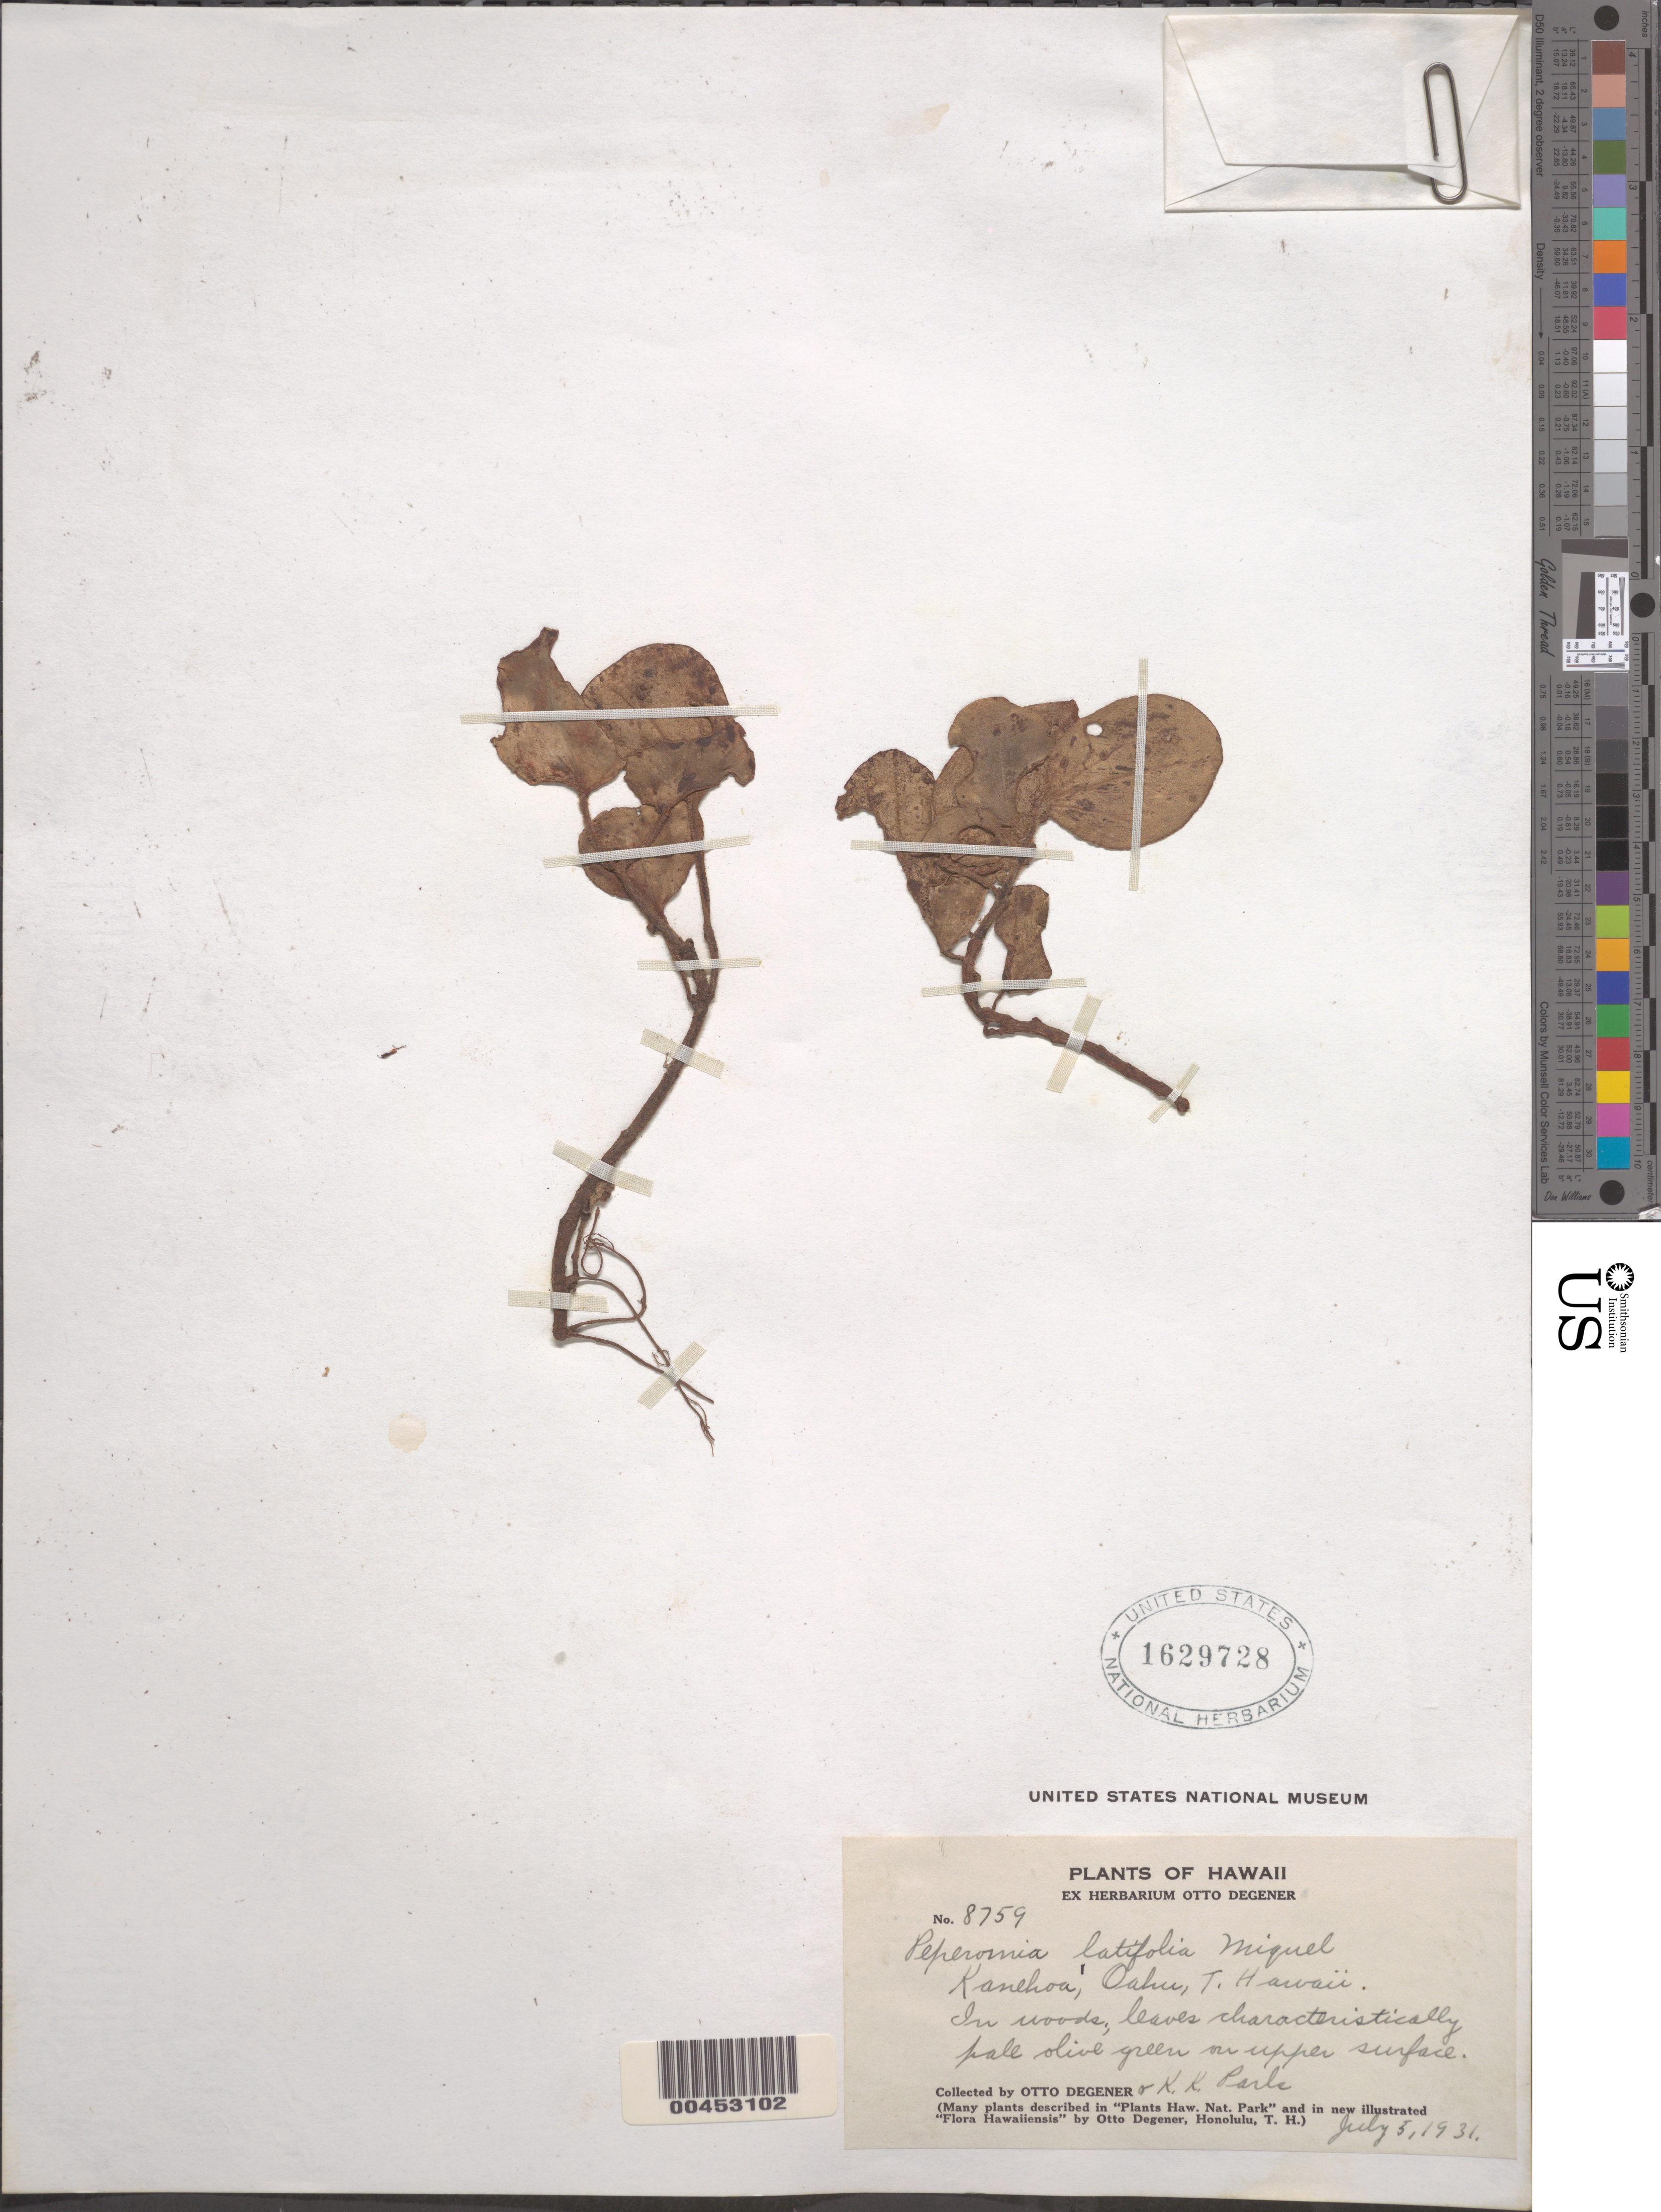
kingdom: Plantae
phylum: Tracheophyta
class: Magnoliopsida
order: Piperales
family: Piperaceae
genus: Peperomia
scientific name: Peperomia latifolia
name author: Miq.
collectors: O. Degener & K. Park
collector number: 8759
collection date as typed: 5 Jul 1931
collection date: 1931-07-05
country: United States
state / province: Hawaii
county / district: Honolulu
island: Oahu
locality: Kanehoa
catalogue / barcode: US 1629728